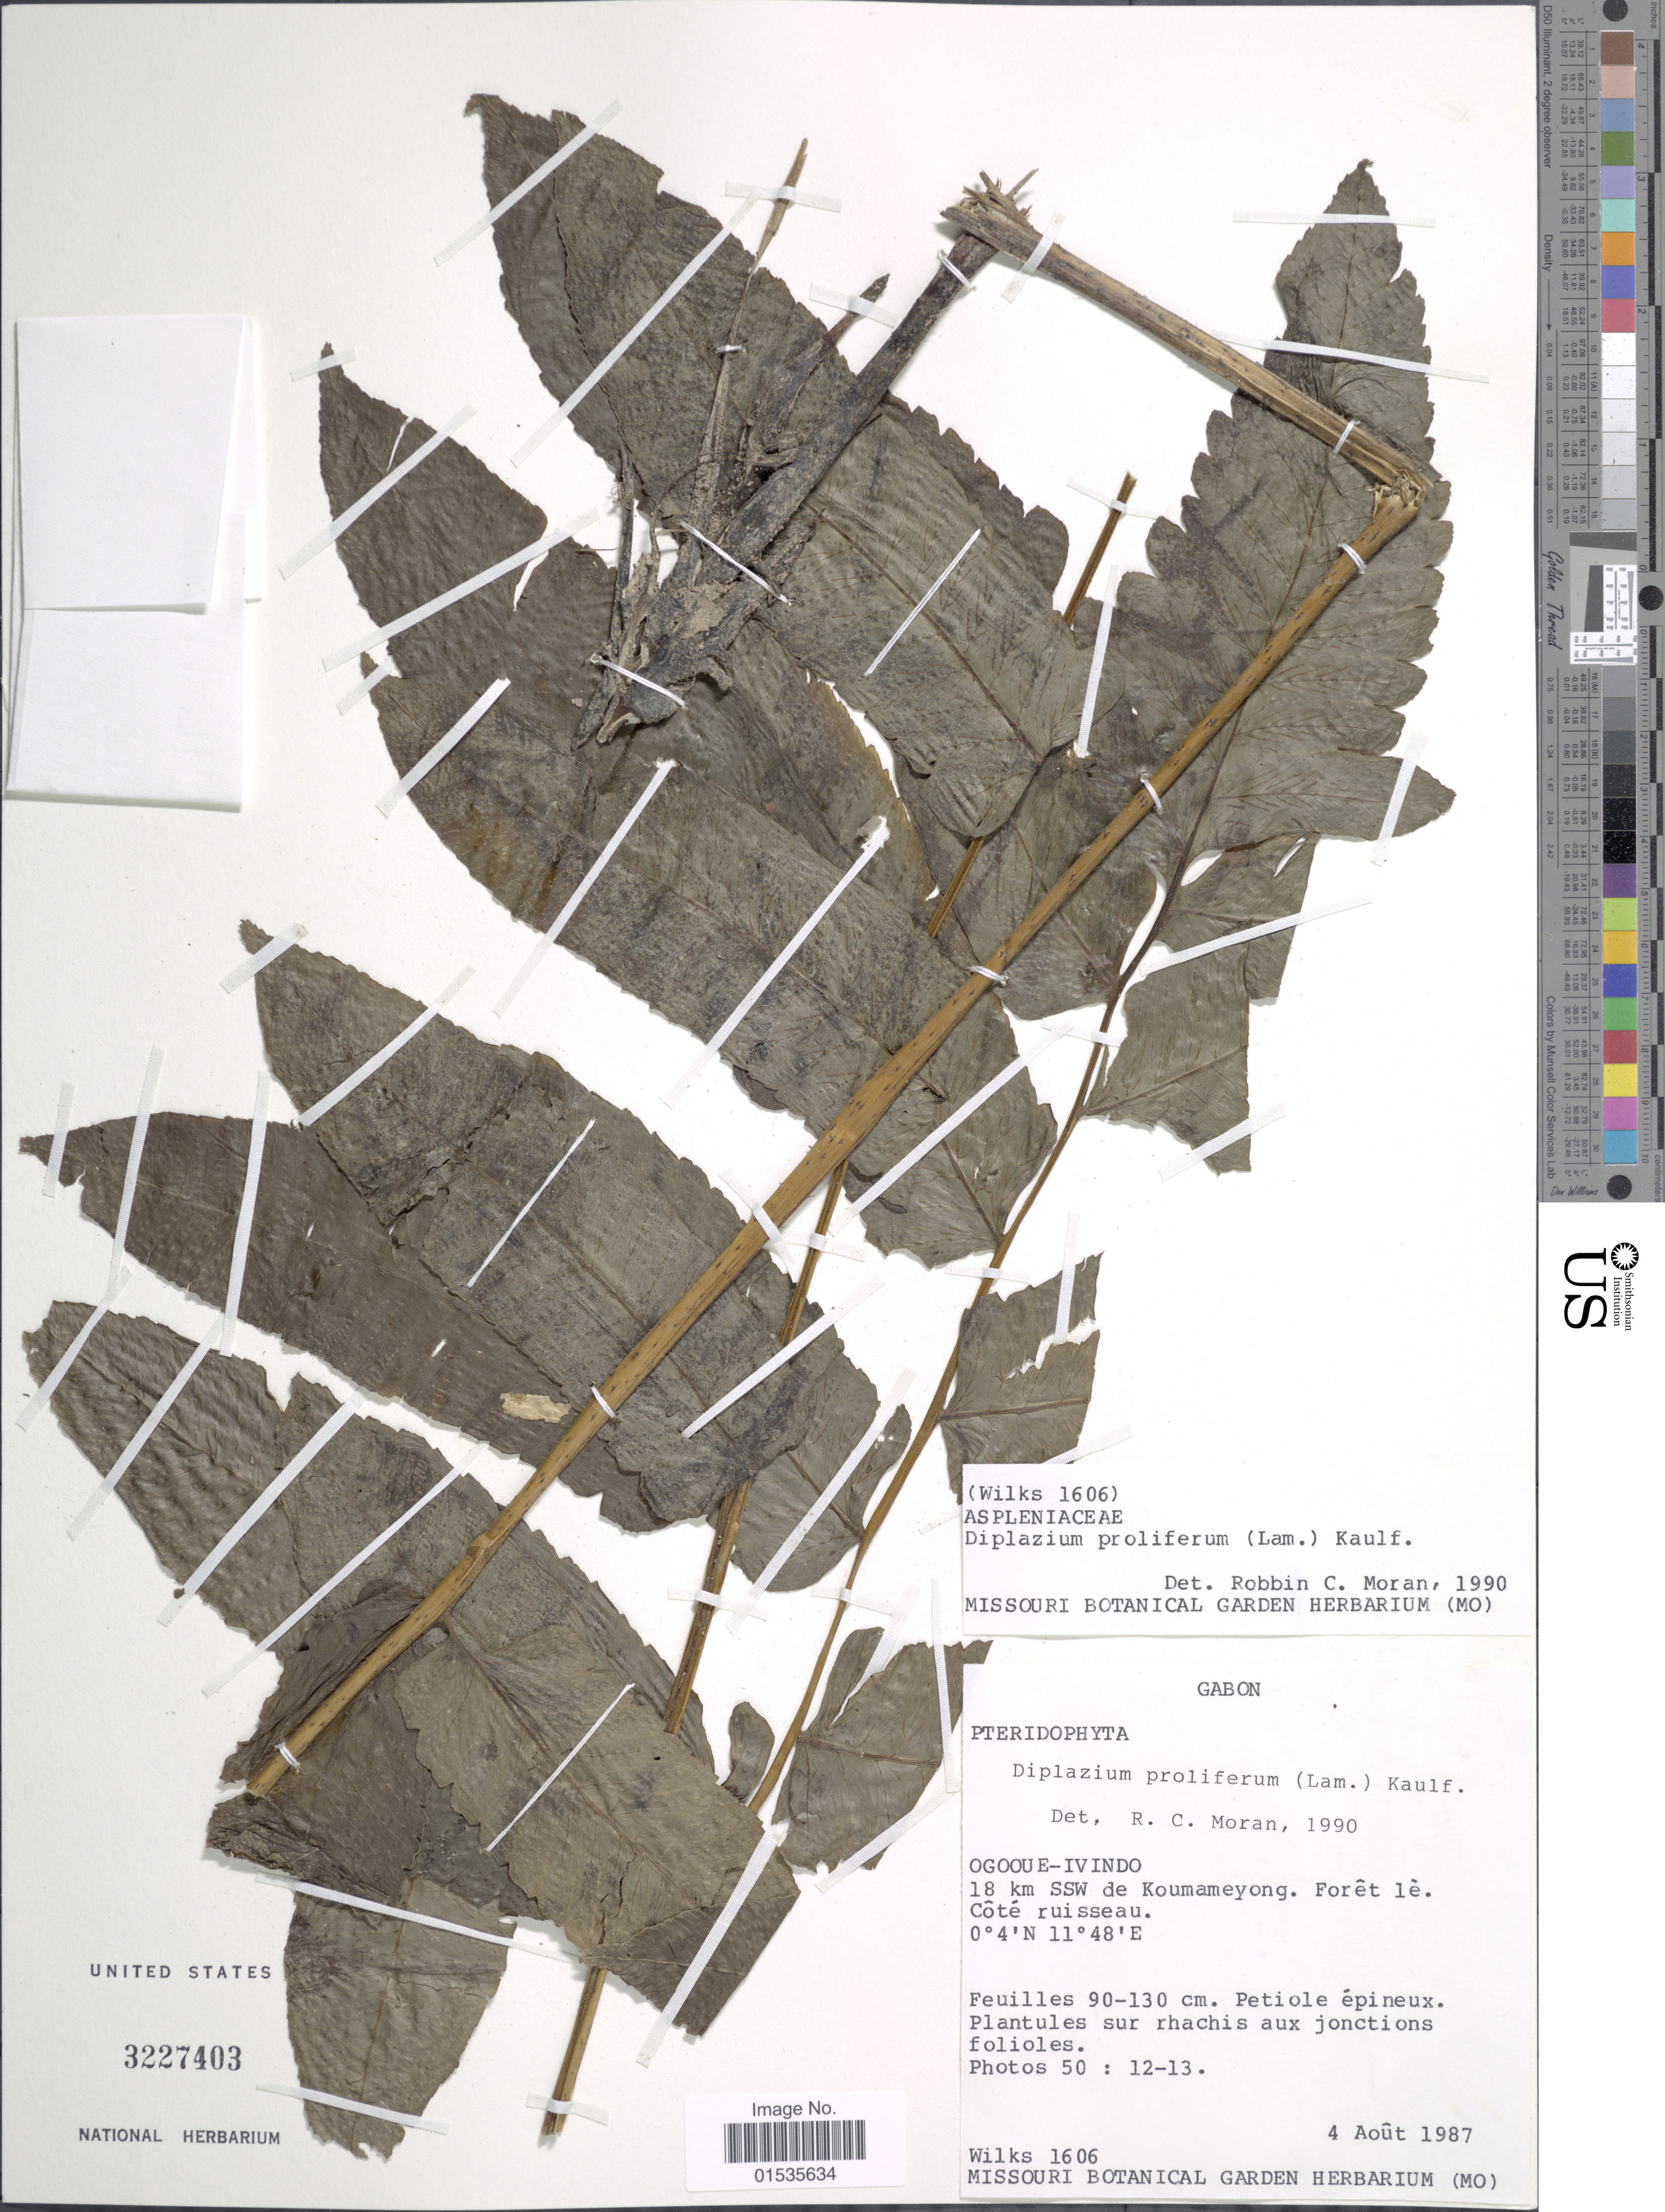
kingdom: Plantae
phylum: Tracheophyta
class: Polypodiopsida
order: Polypodiales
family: Athyriaceae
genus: Diplazium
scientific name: Diplazium proliferum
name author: (Lam.) Thouars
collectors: Wilks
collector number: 1606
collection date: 1987-08-04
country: Gabon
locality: Gabon. Ogooue-ivindo, 18 km SSW de Koumameyong. Foret le Cote Ruisseau.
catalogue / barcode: US 3227403